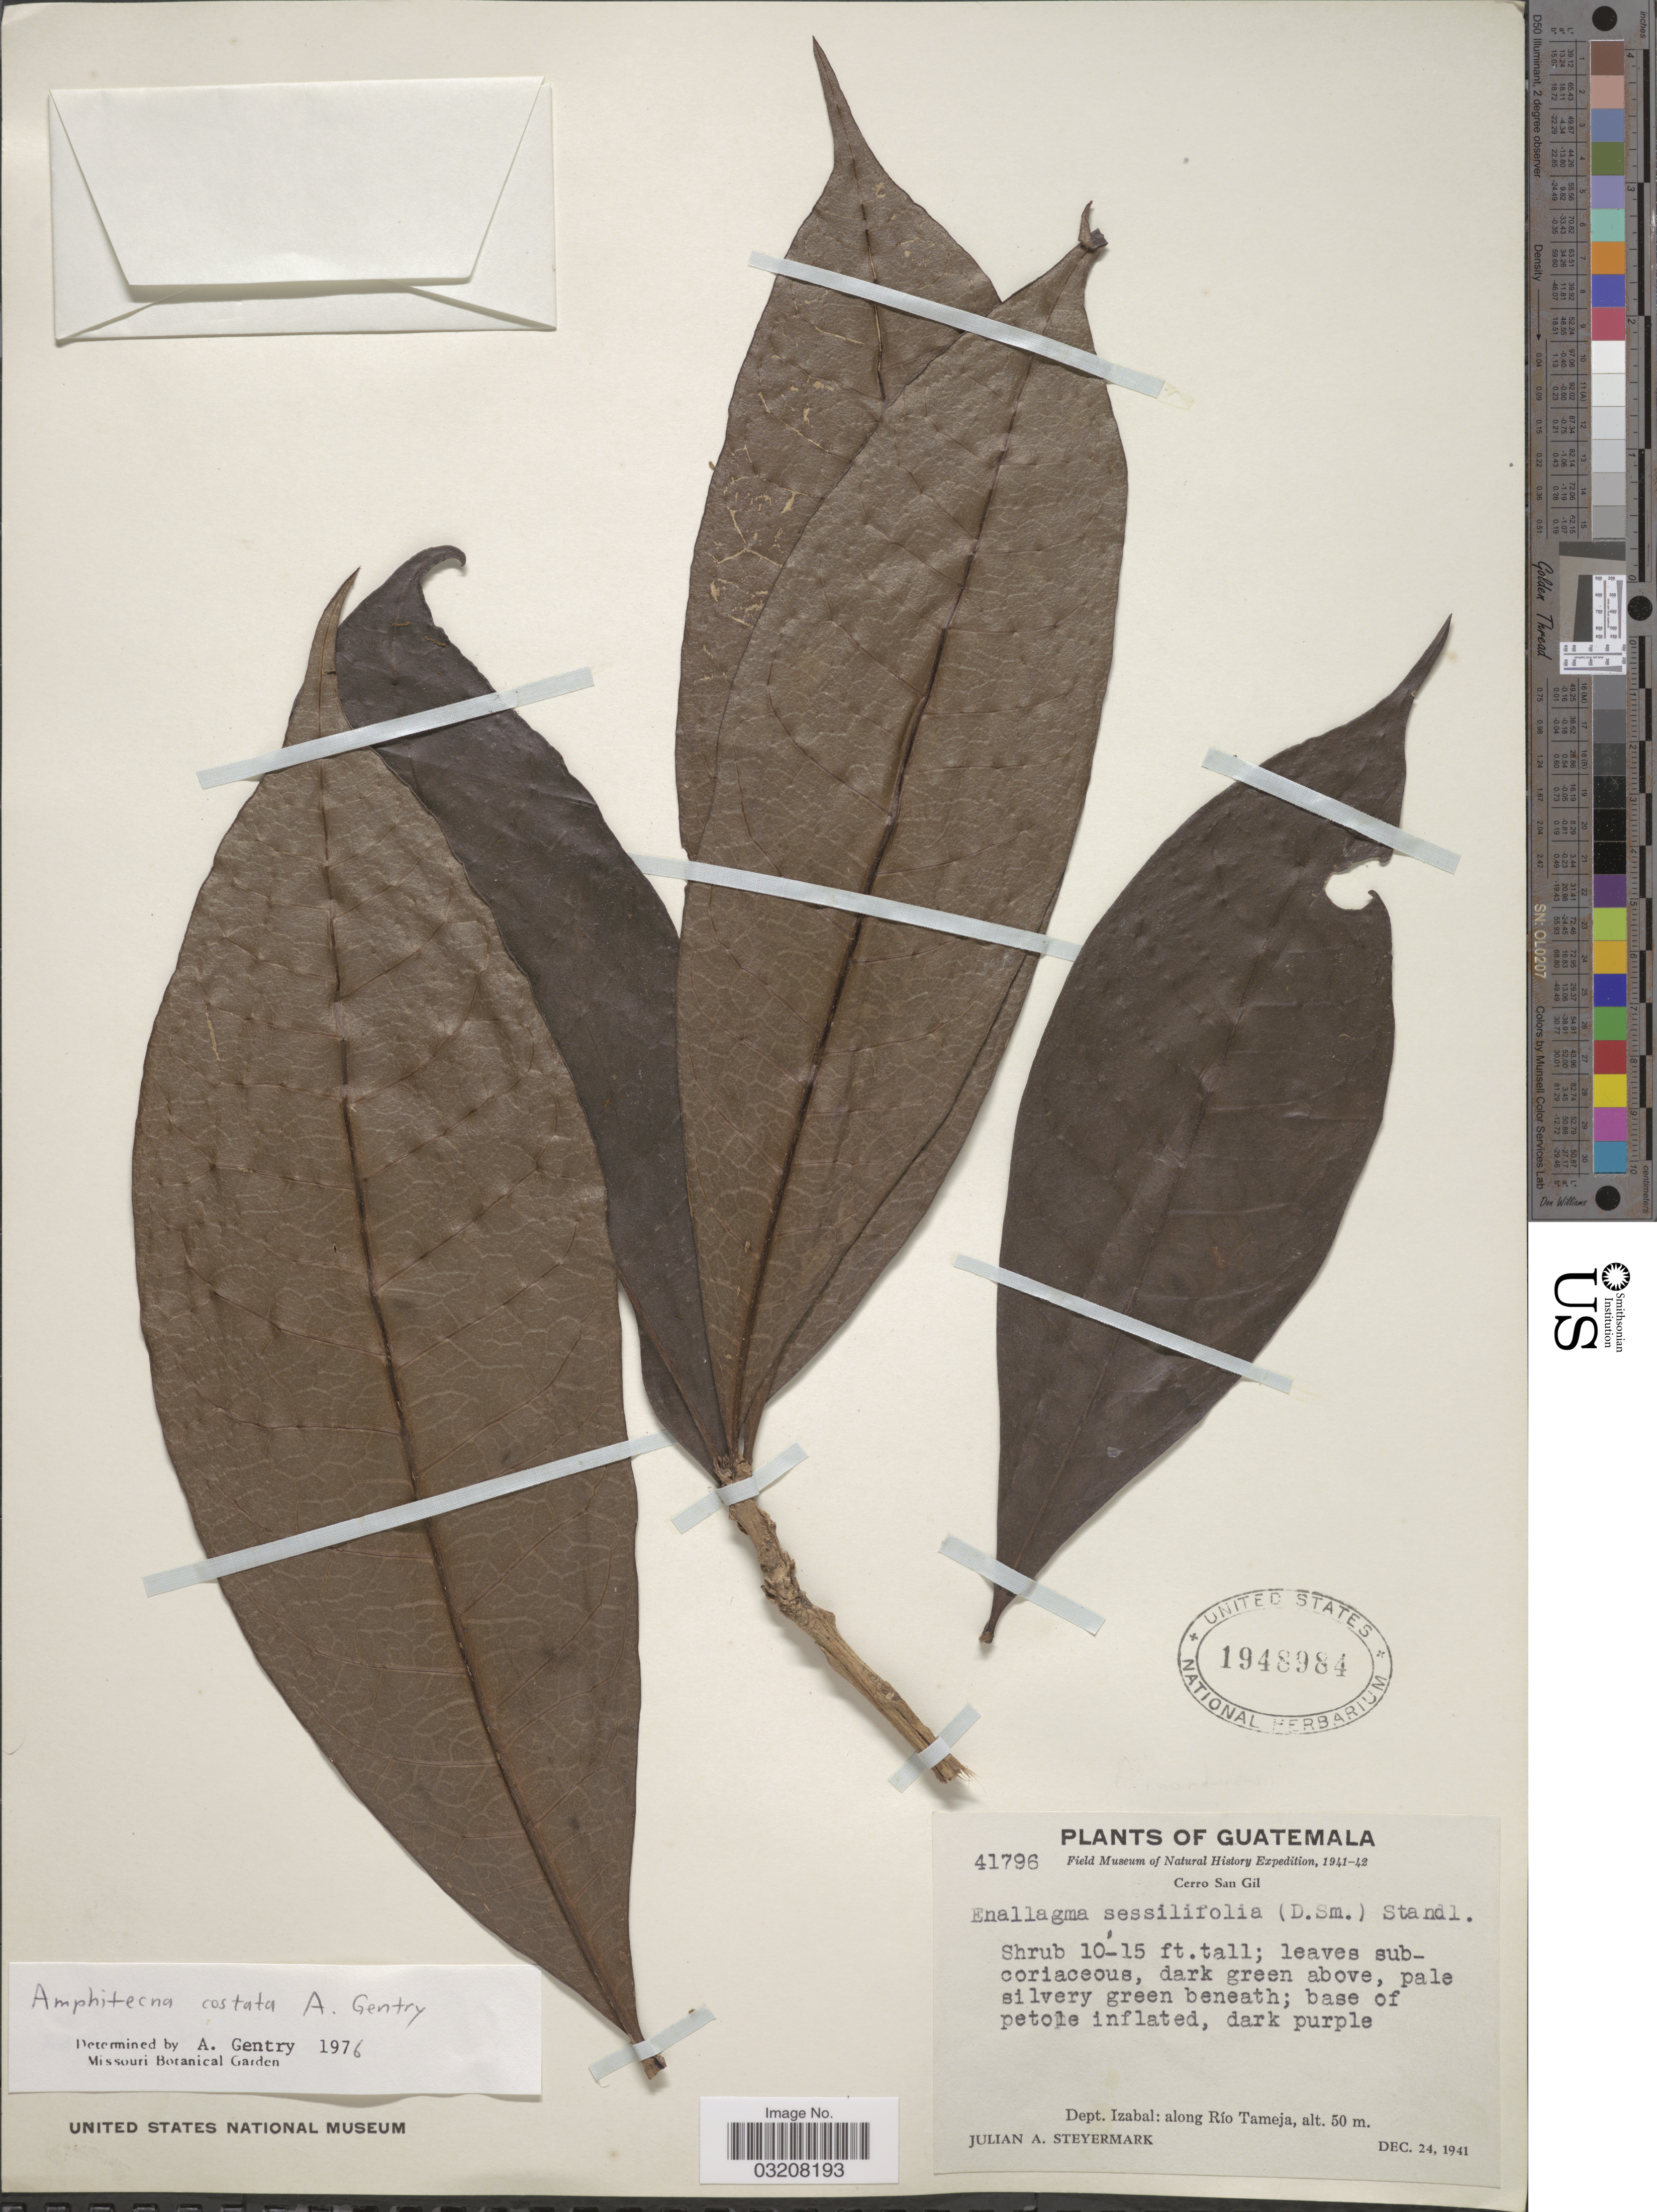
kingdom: Plantae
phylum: Tracheophyta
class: Magnoliopsida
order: Lamiales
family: Bignoniaceae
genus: Amphitecna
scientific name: Amphitecna costata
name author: A.H. Gentry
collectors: J. Steyermark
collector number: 41796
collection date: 1941-12-24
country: Guatemala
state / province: Izabal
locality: Cerro San Gil. Dept. Izabal: along Río Tameja.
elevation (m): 50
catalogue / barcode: US 1948984